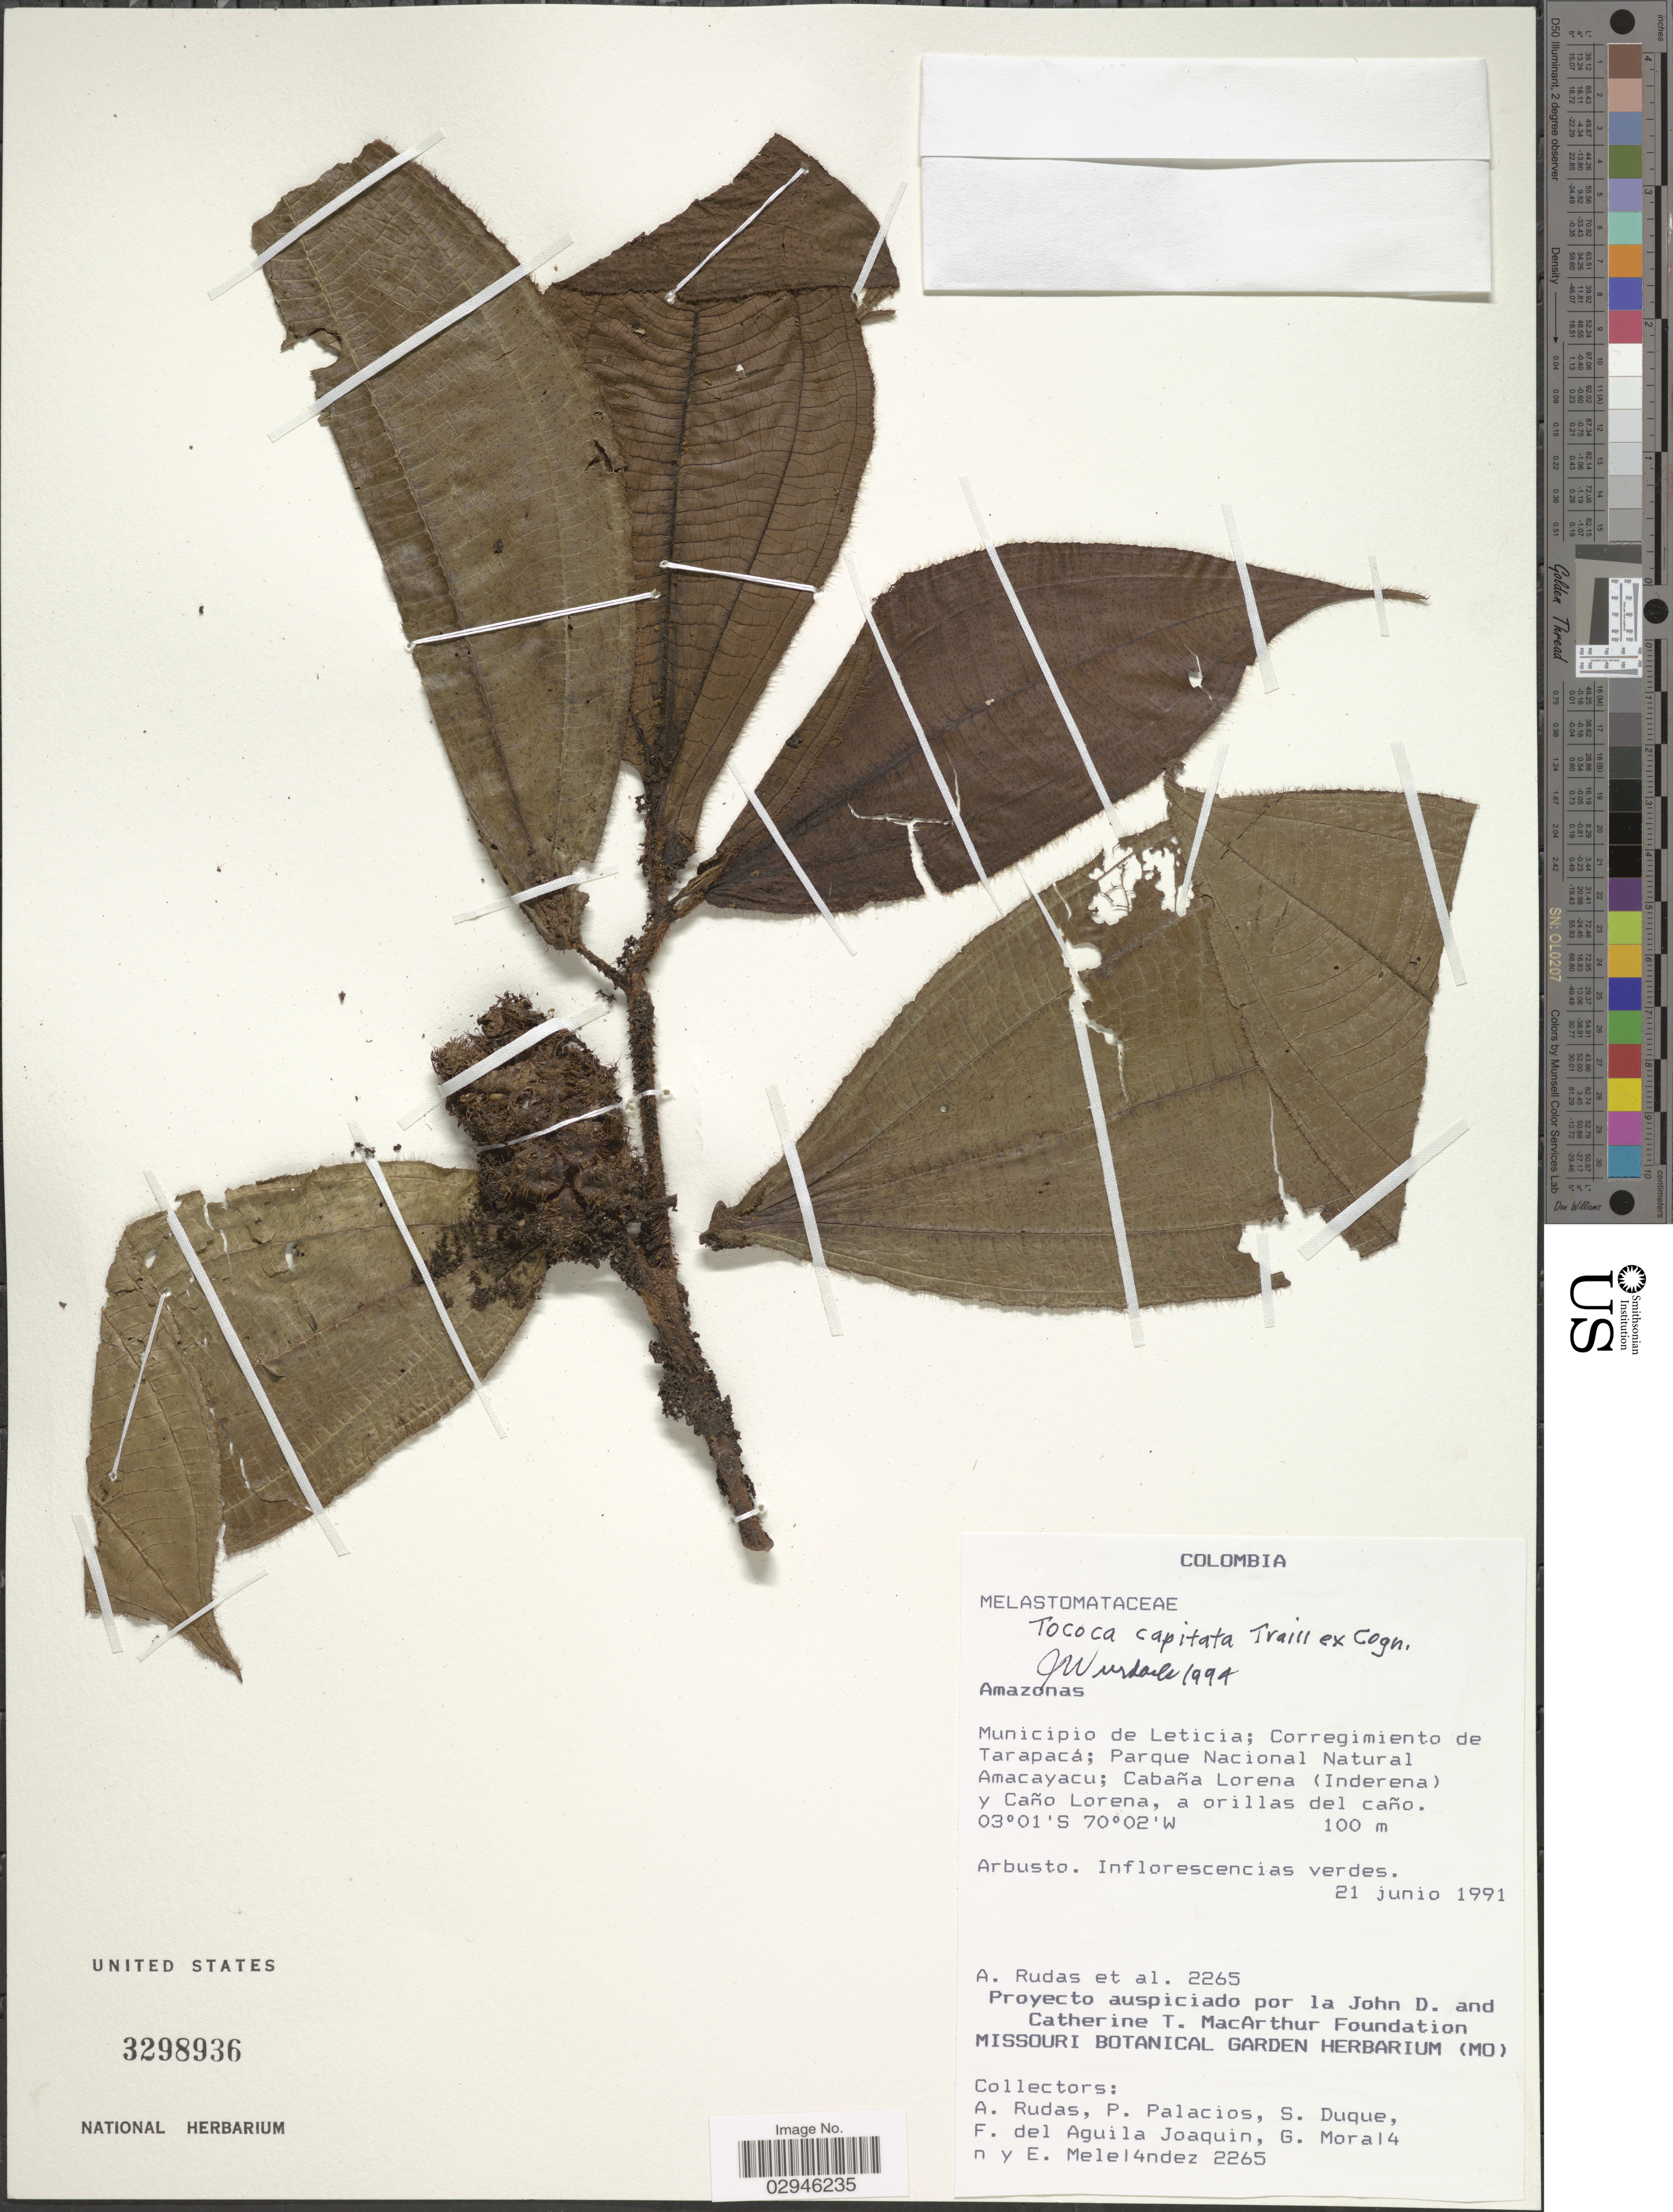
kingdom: Plantae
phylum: Tracheophyta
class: Magnoliopsida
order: Myrtales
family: Melastomataceae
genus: Tococa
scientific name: Tococa capitata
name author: Trail ex Cogn.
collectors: A. Rudas, P. Palacios, S. Duque, F. Aguila Joaquin & et al.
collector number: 2265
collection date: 1991-06-21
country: Colombia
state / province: Amazônas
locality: Municipio de Leticia; Corregimiento de Tarapacá; Parque Nacional Natural Amacayacu; Canaña Lorena (Inderena) y Cañ Lorena, a orillas del caño.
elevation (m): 100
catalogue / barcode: US 3298936